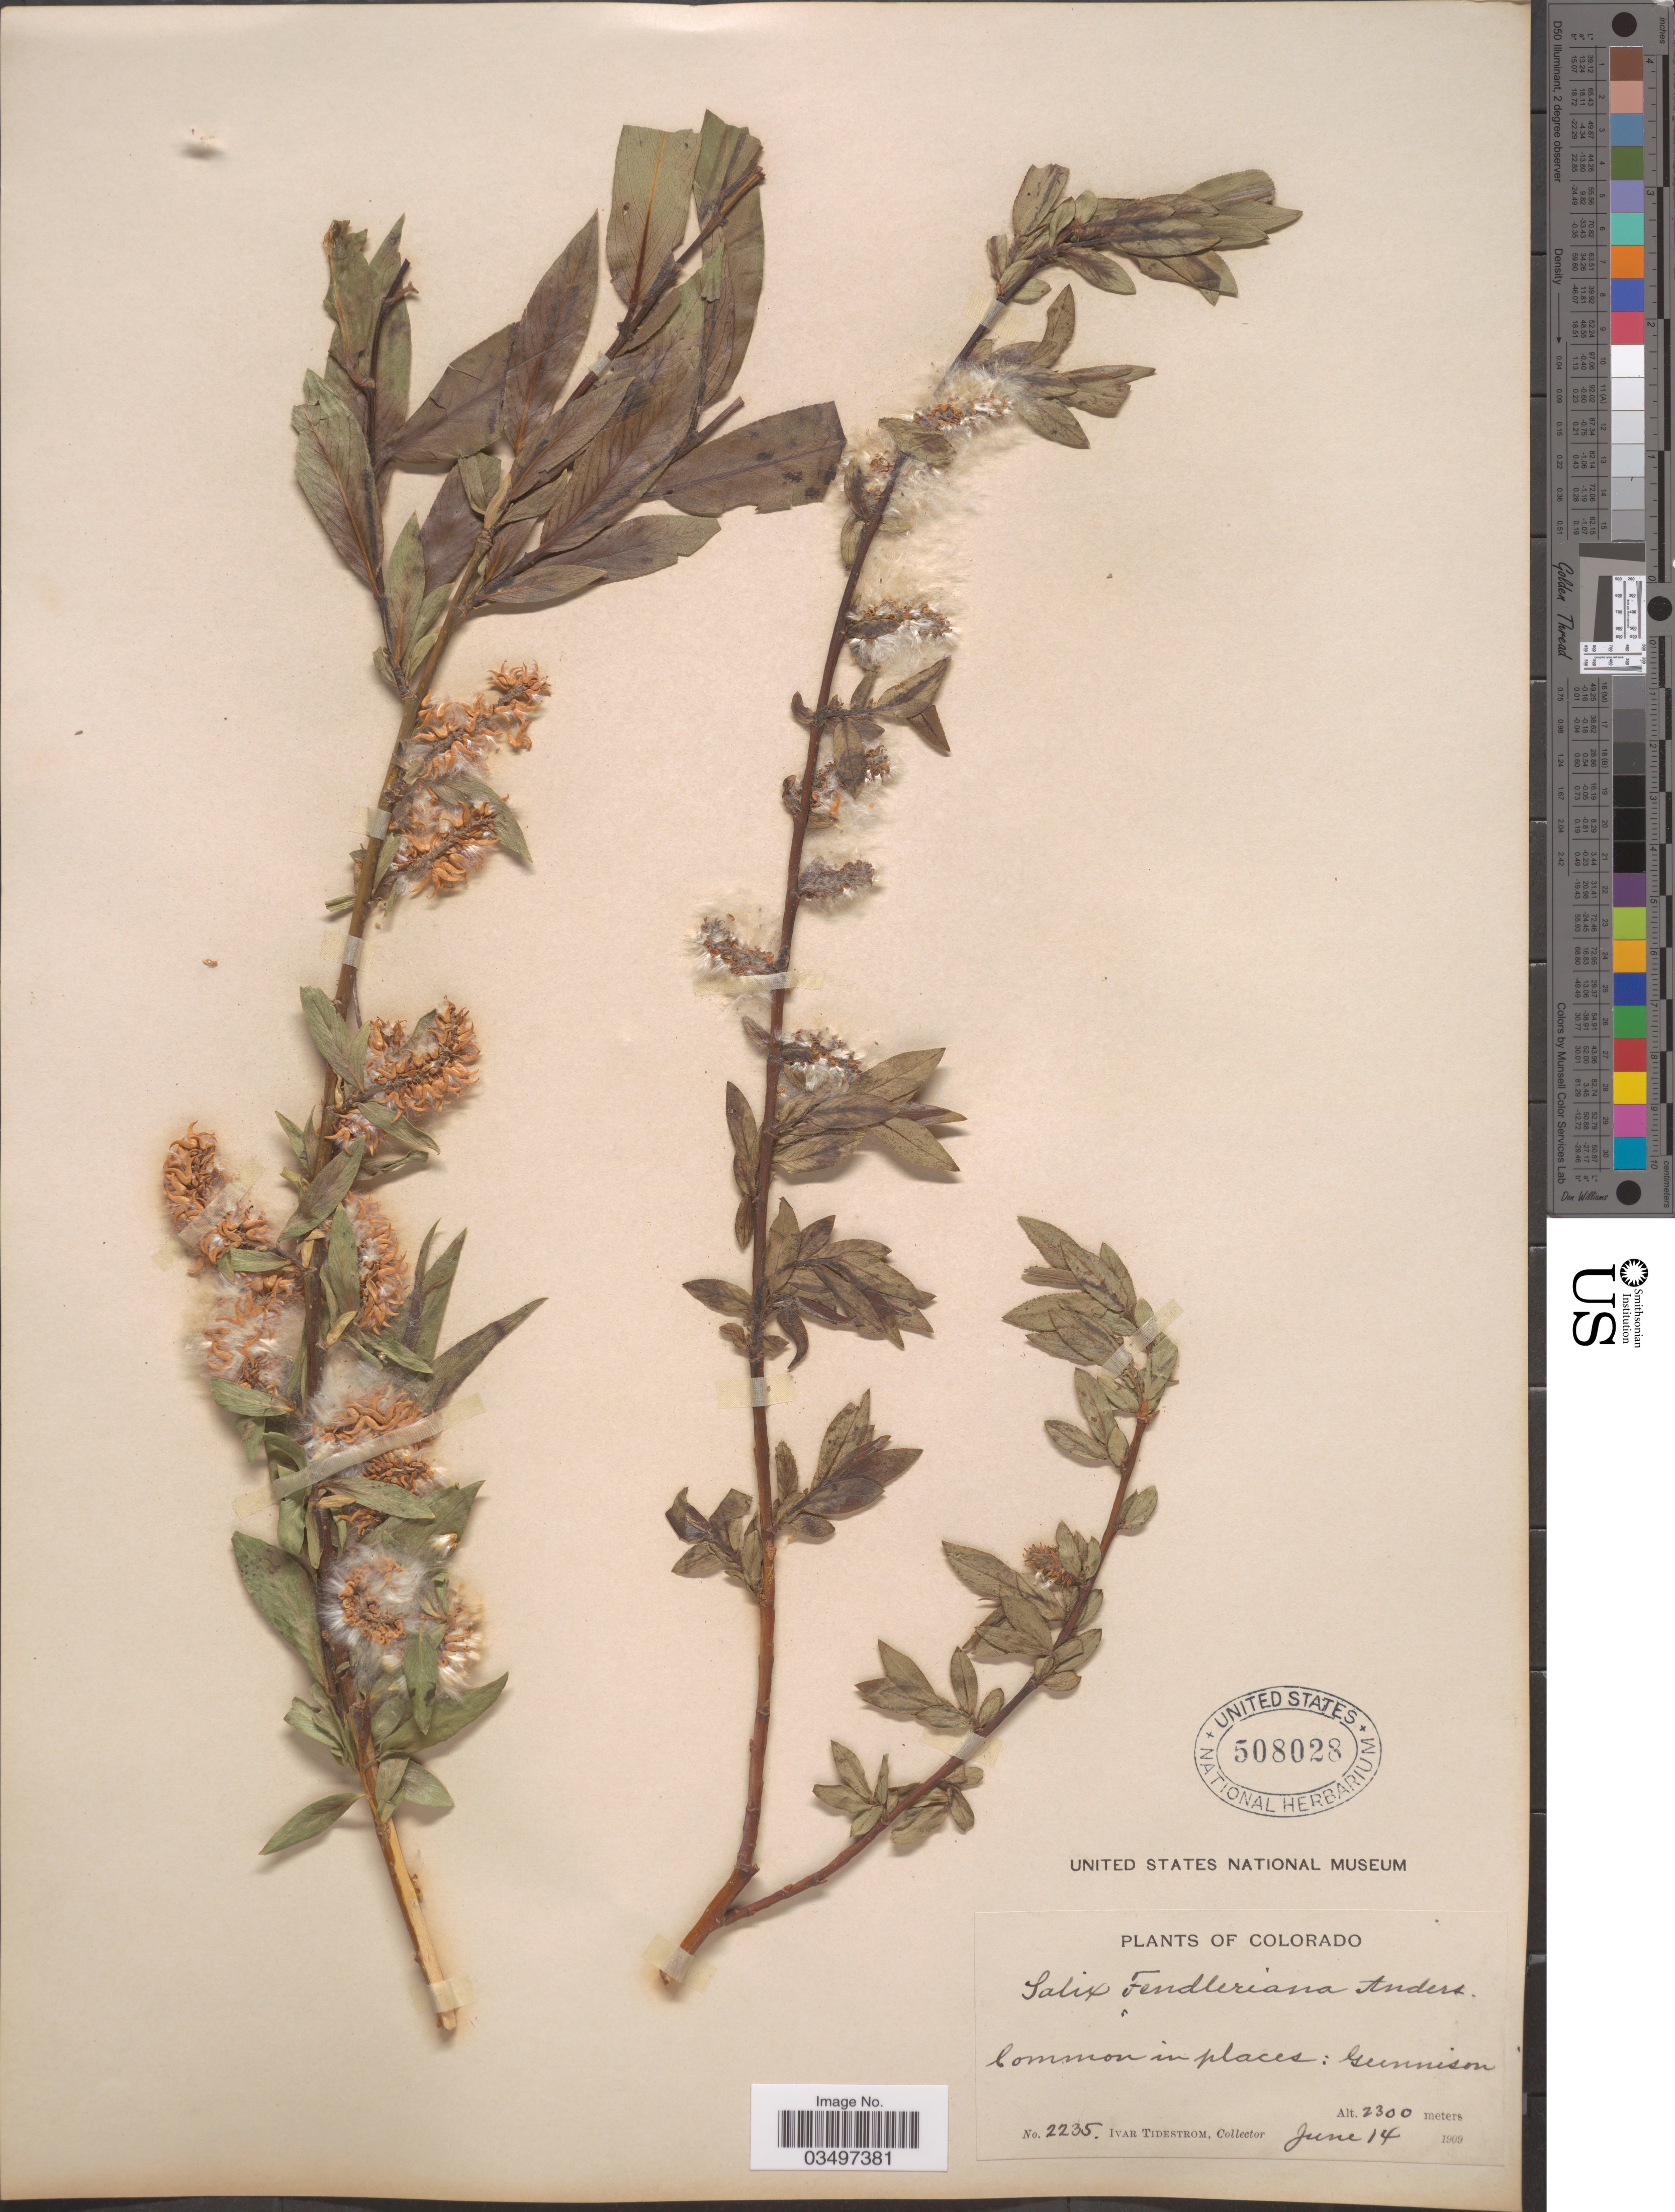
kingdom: Plantae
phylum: Tracheophyta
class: Magnoliopsida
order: Malpighiales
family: Salicaceae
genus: Salix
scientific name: Salix fendleriana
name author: Andersson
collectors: I. F. Tidestrom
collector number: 2235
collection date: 1909-06-14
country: United States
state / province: Colorado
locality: Gunnison.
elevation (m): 2300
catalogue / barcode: US 508028